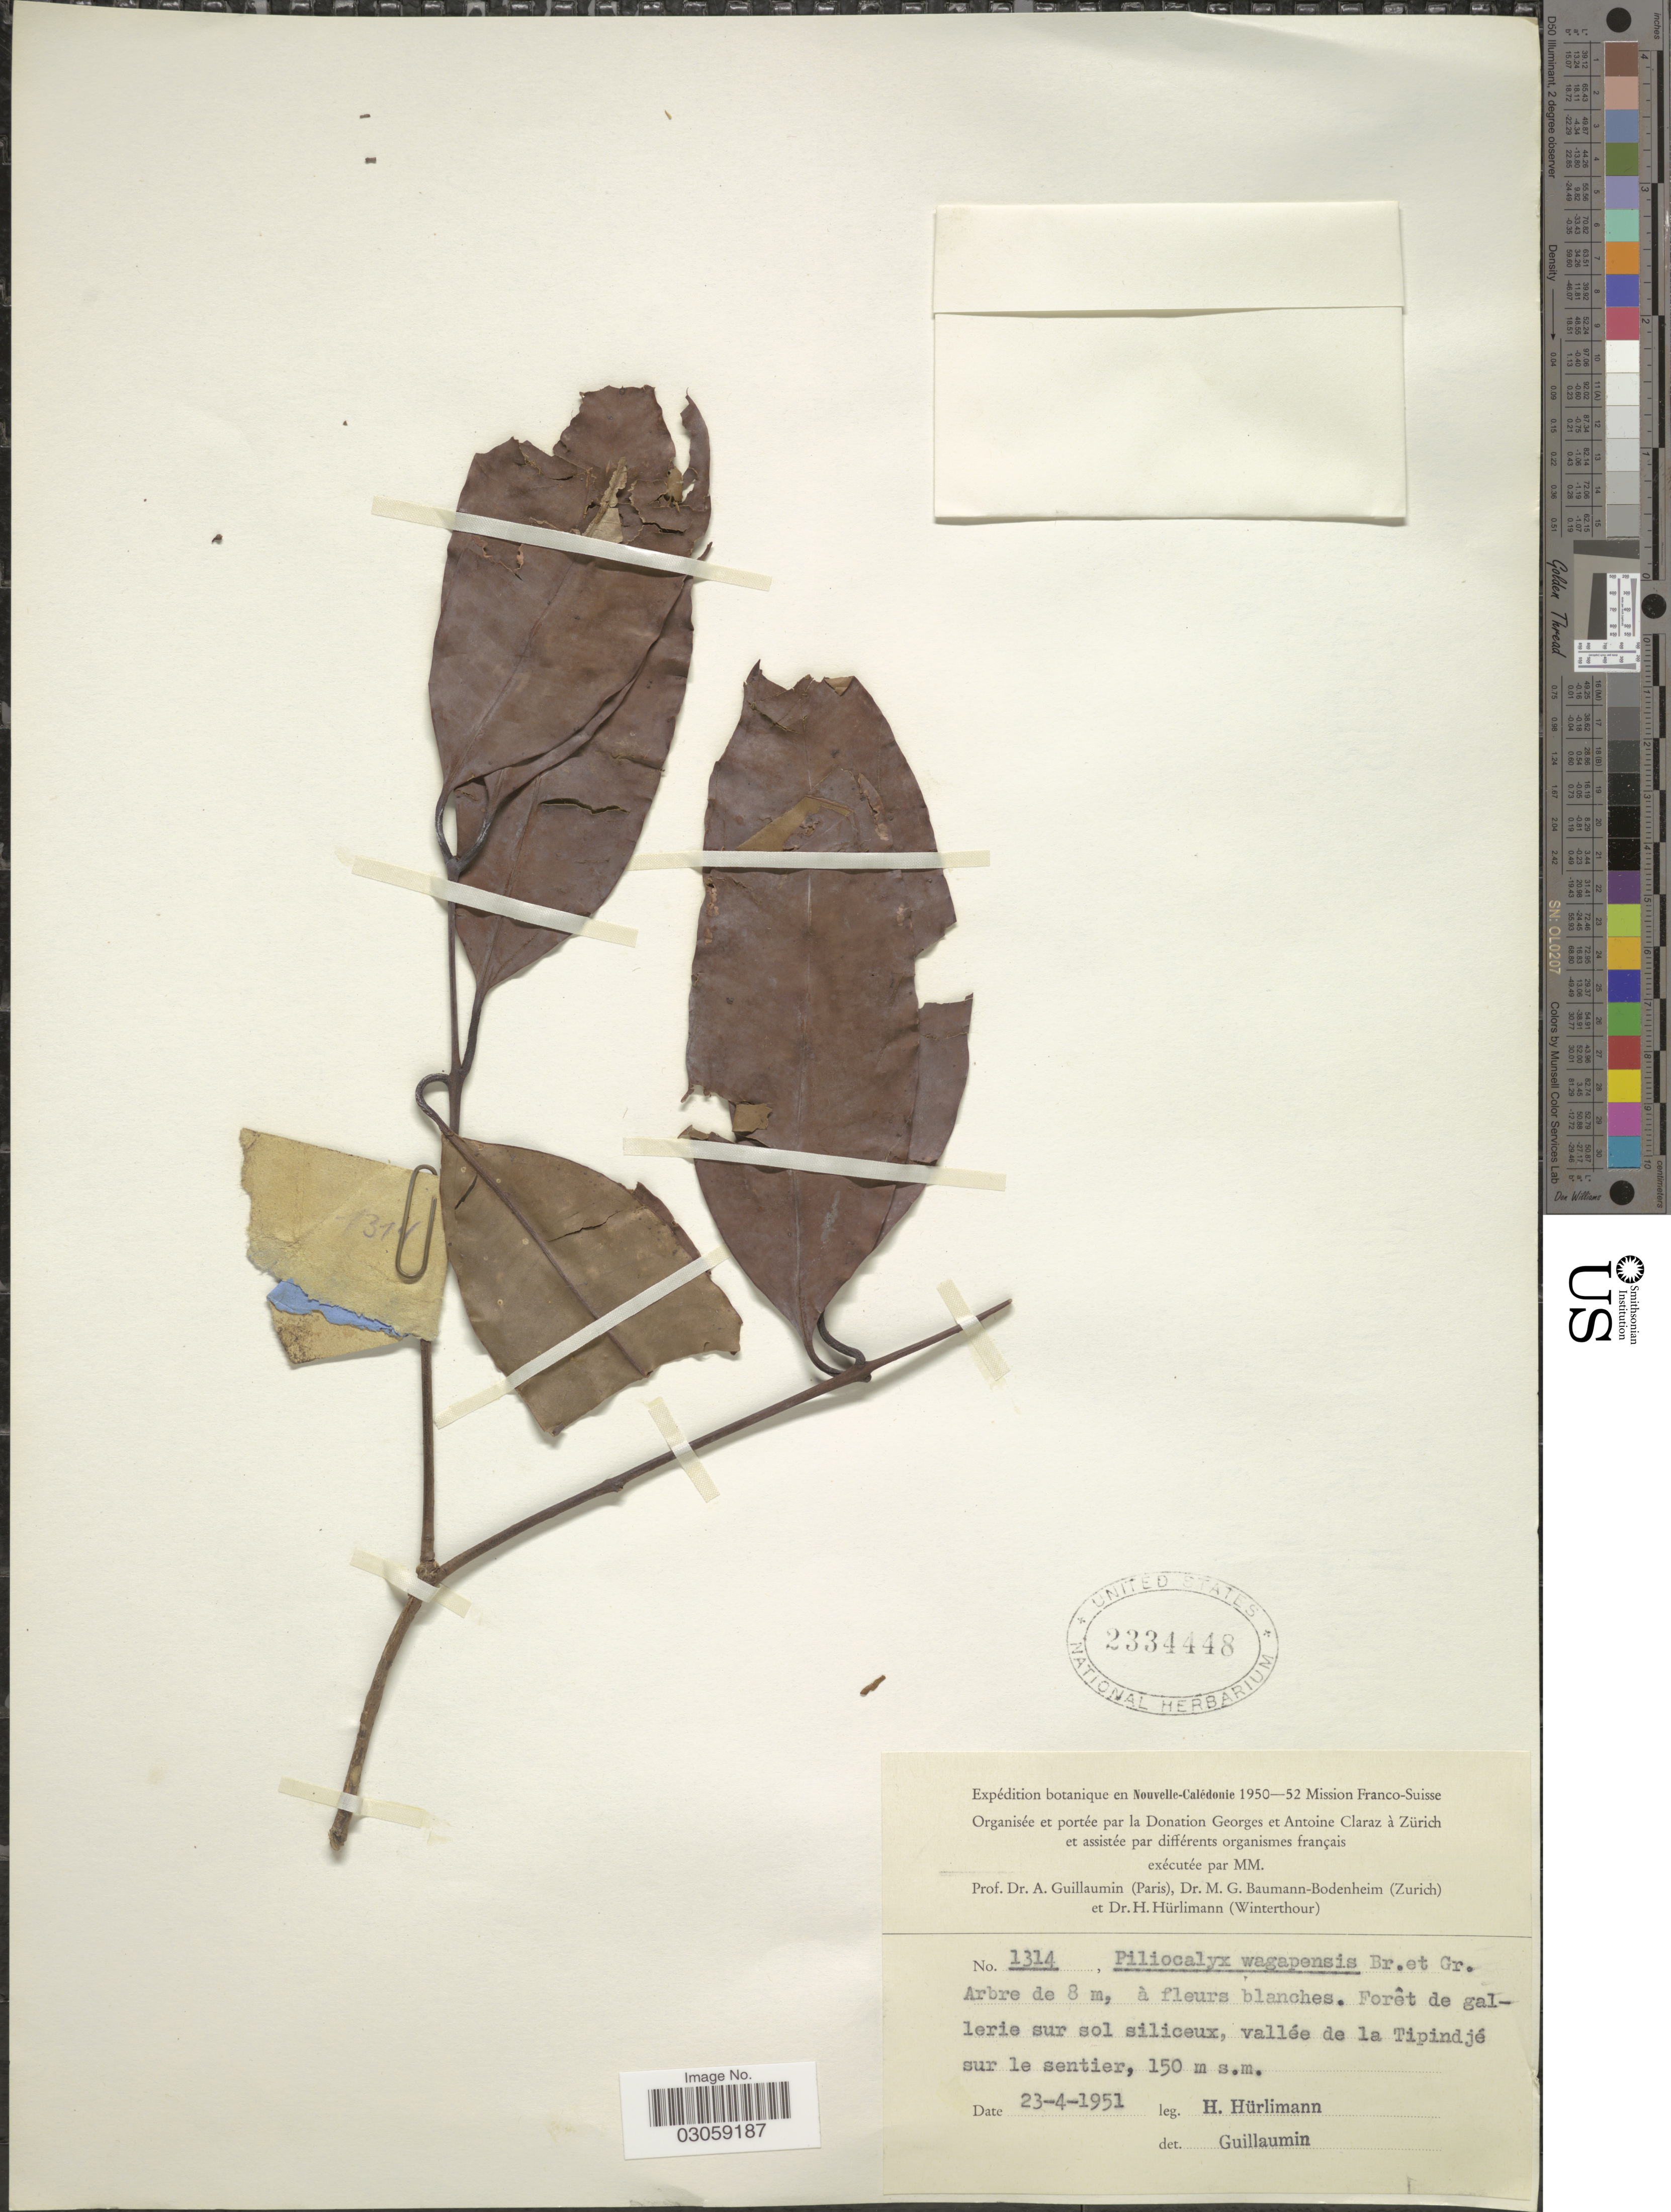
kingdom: Plantae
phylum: Tracheophyta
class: Magnoliopsida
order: Myrtales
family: Myrtaceae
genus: Syzygium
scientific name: Syzygium lifuanum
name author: Däniker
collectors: H. Hürlimann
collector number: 1314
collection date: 1951-04-23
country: New Caledonia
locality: En Nouvelle-Calédonie. Forêt de gallerie sur sol siliceux, vallée de la Tipindjé sur le sentier.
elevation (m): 150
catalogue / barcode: US 2334448